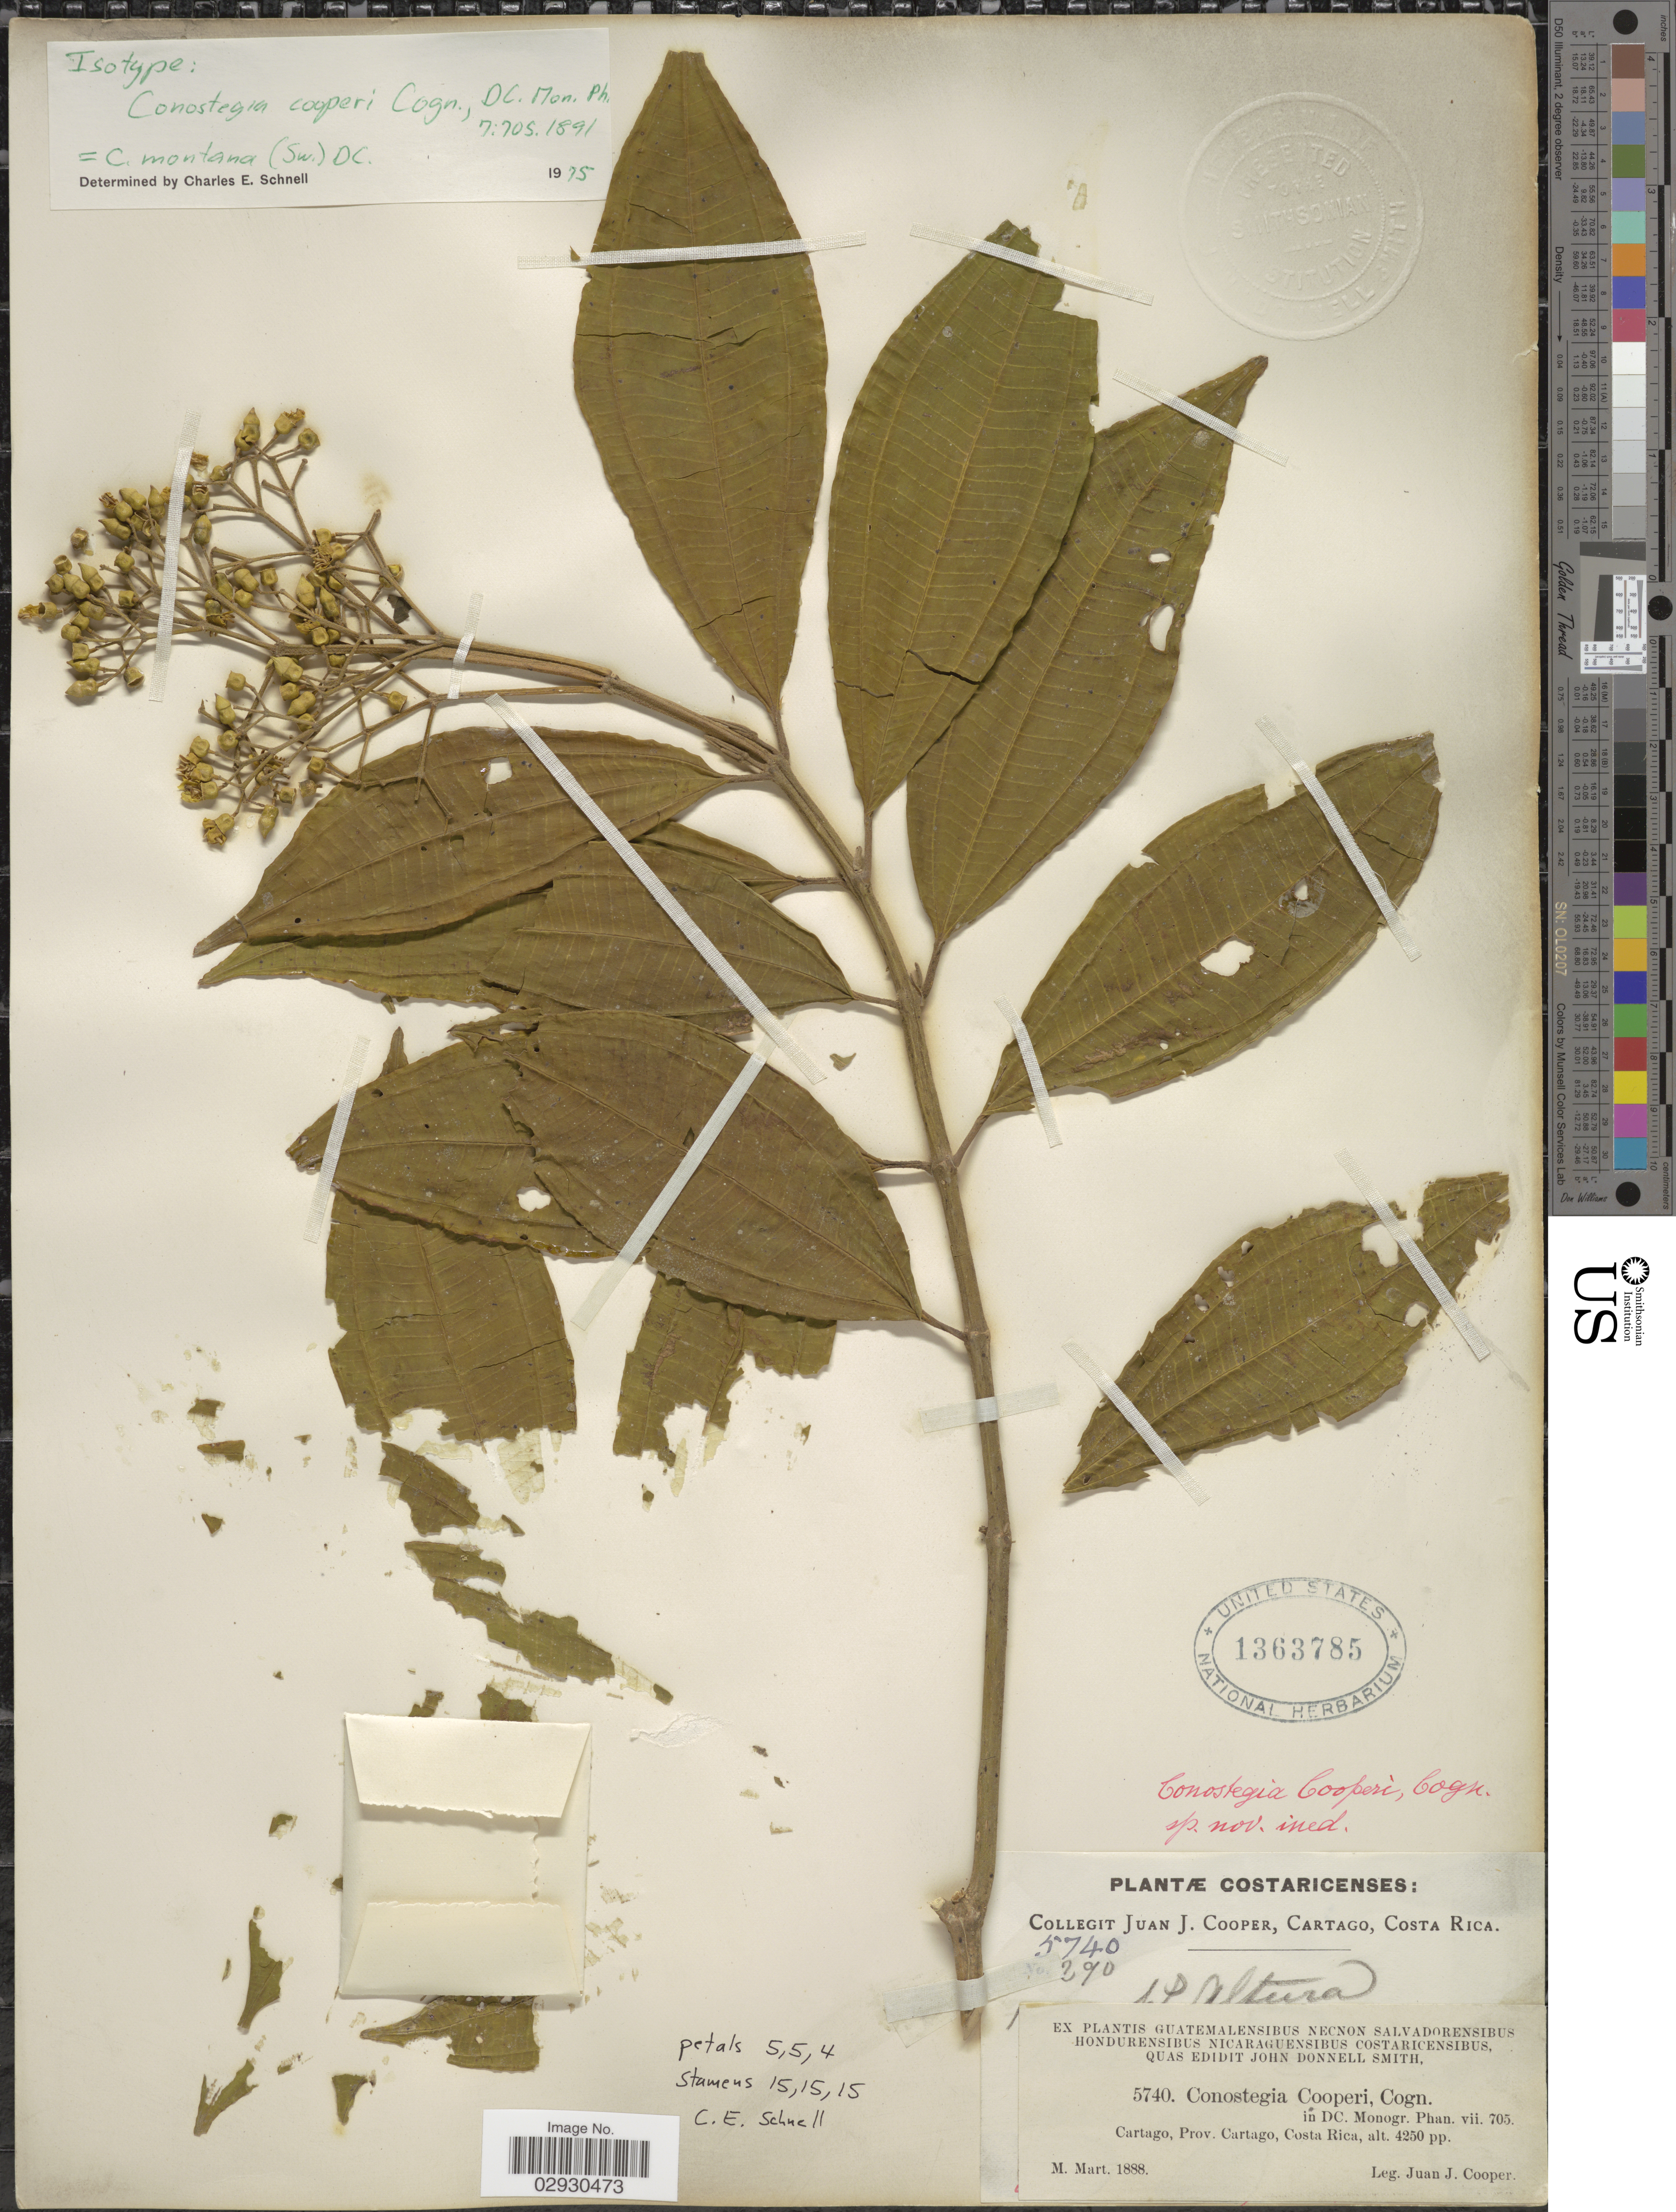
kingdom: Plantae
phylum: Tracheophyta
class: Magnoliopsida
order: Myrtales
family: Melastomataceae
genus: Conostegia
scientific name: Conostegia montana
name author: (Sw.) D. Don ex DC.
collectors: J. J. Cooper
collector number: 5740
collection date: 1888-03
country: Costa Rica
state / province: Cartago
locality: Cartago.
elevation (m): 1295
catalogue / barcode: US 1363785